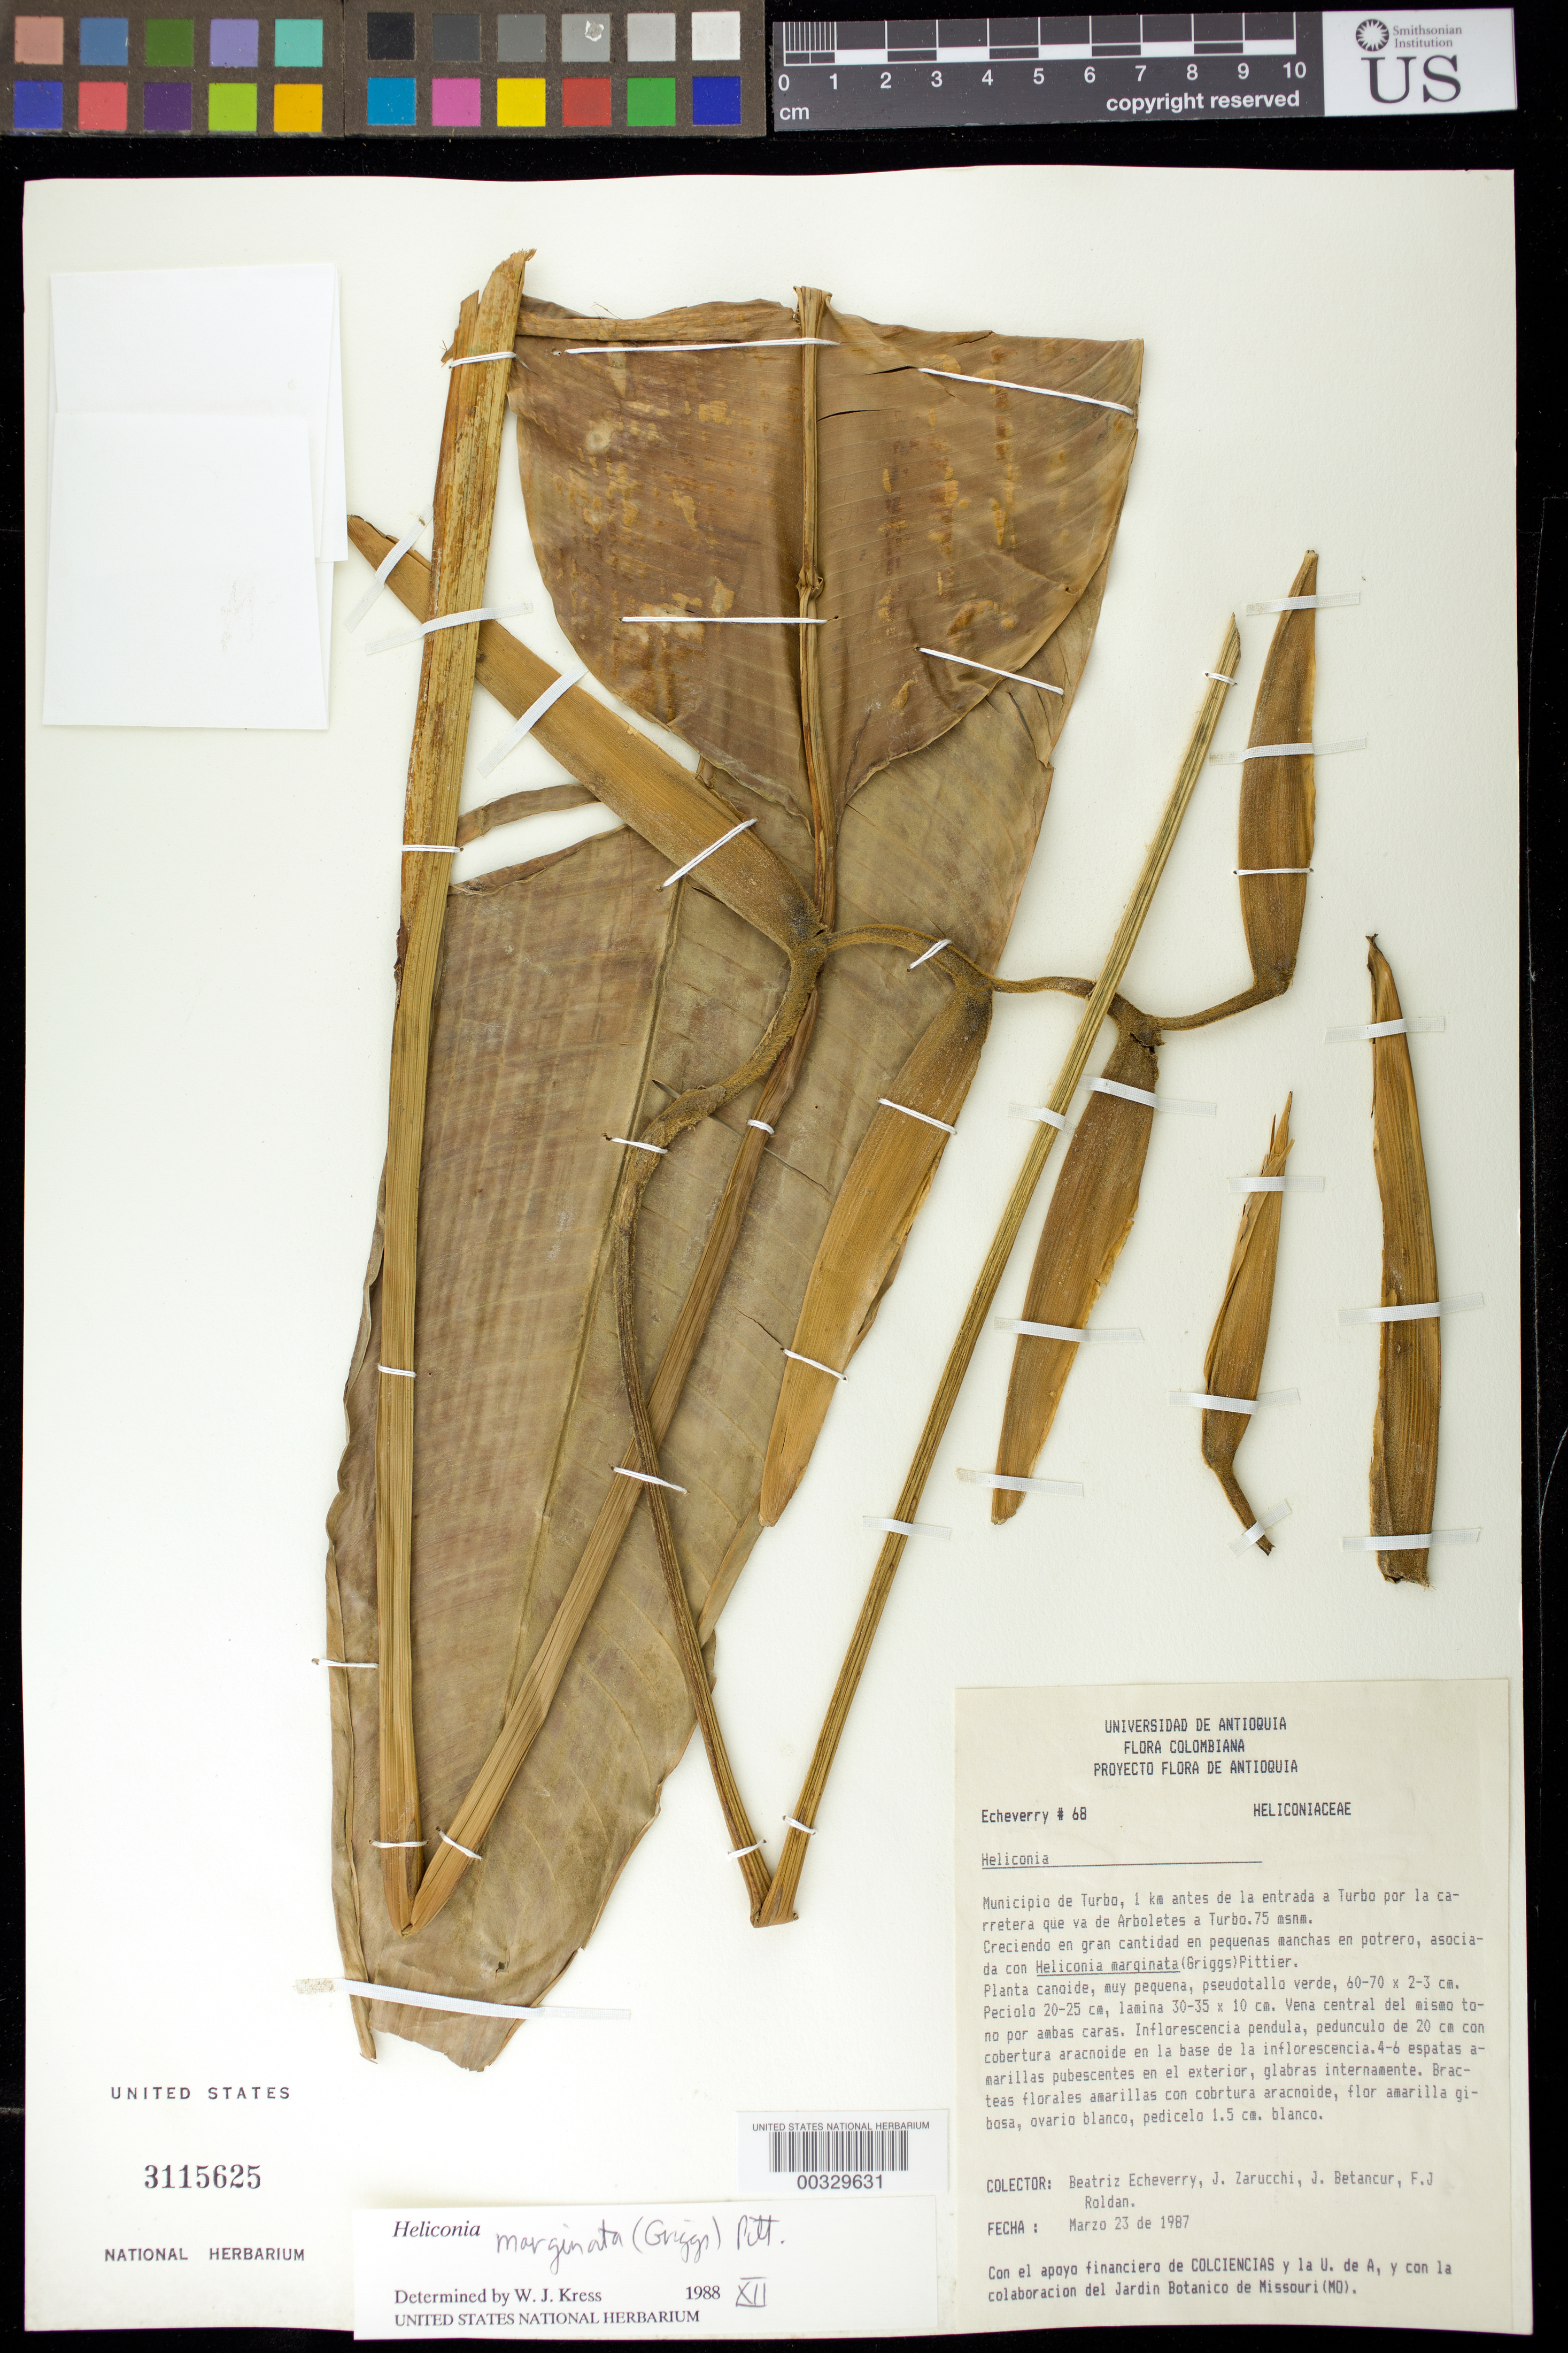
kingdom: Plantae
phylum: Tracheophyta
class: Liliopsida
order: Zingiberales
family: Heliconiaceae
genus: Heliconia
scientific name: Heliconia marginata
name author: (R.F. Griggs) Pittier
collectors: B. Echeverry, J. L. Zarucchi, J. C. Betancur & F. J. Roldán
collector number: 68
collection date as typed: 23 Mar 1987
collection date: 1987-03-23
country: Colombia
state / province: Antioquia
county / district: Turbo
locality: Mun of Turbo, 1 km before entrance to Turbo by highway from Arboletes to Turbo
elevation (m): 75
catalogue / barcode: US 3115625